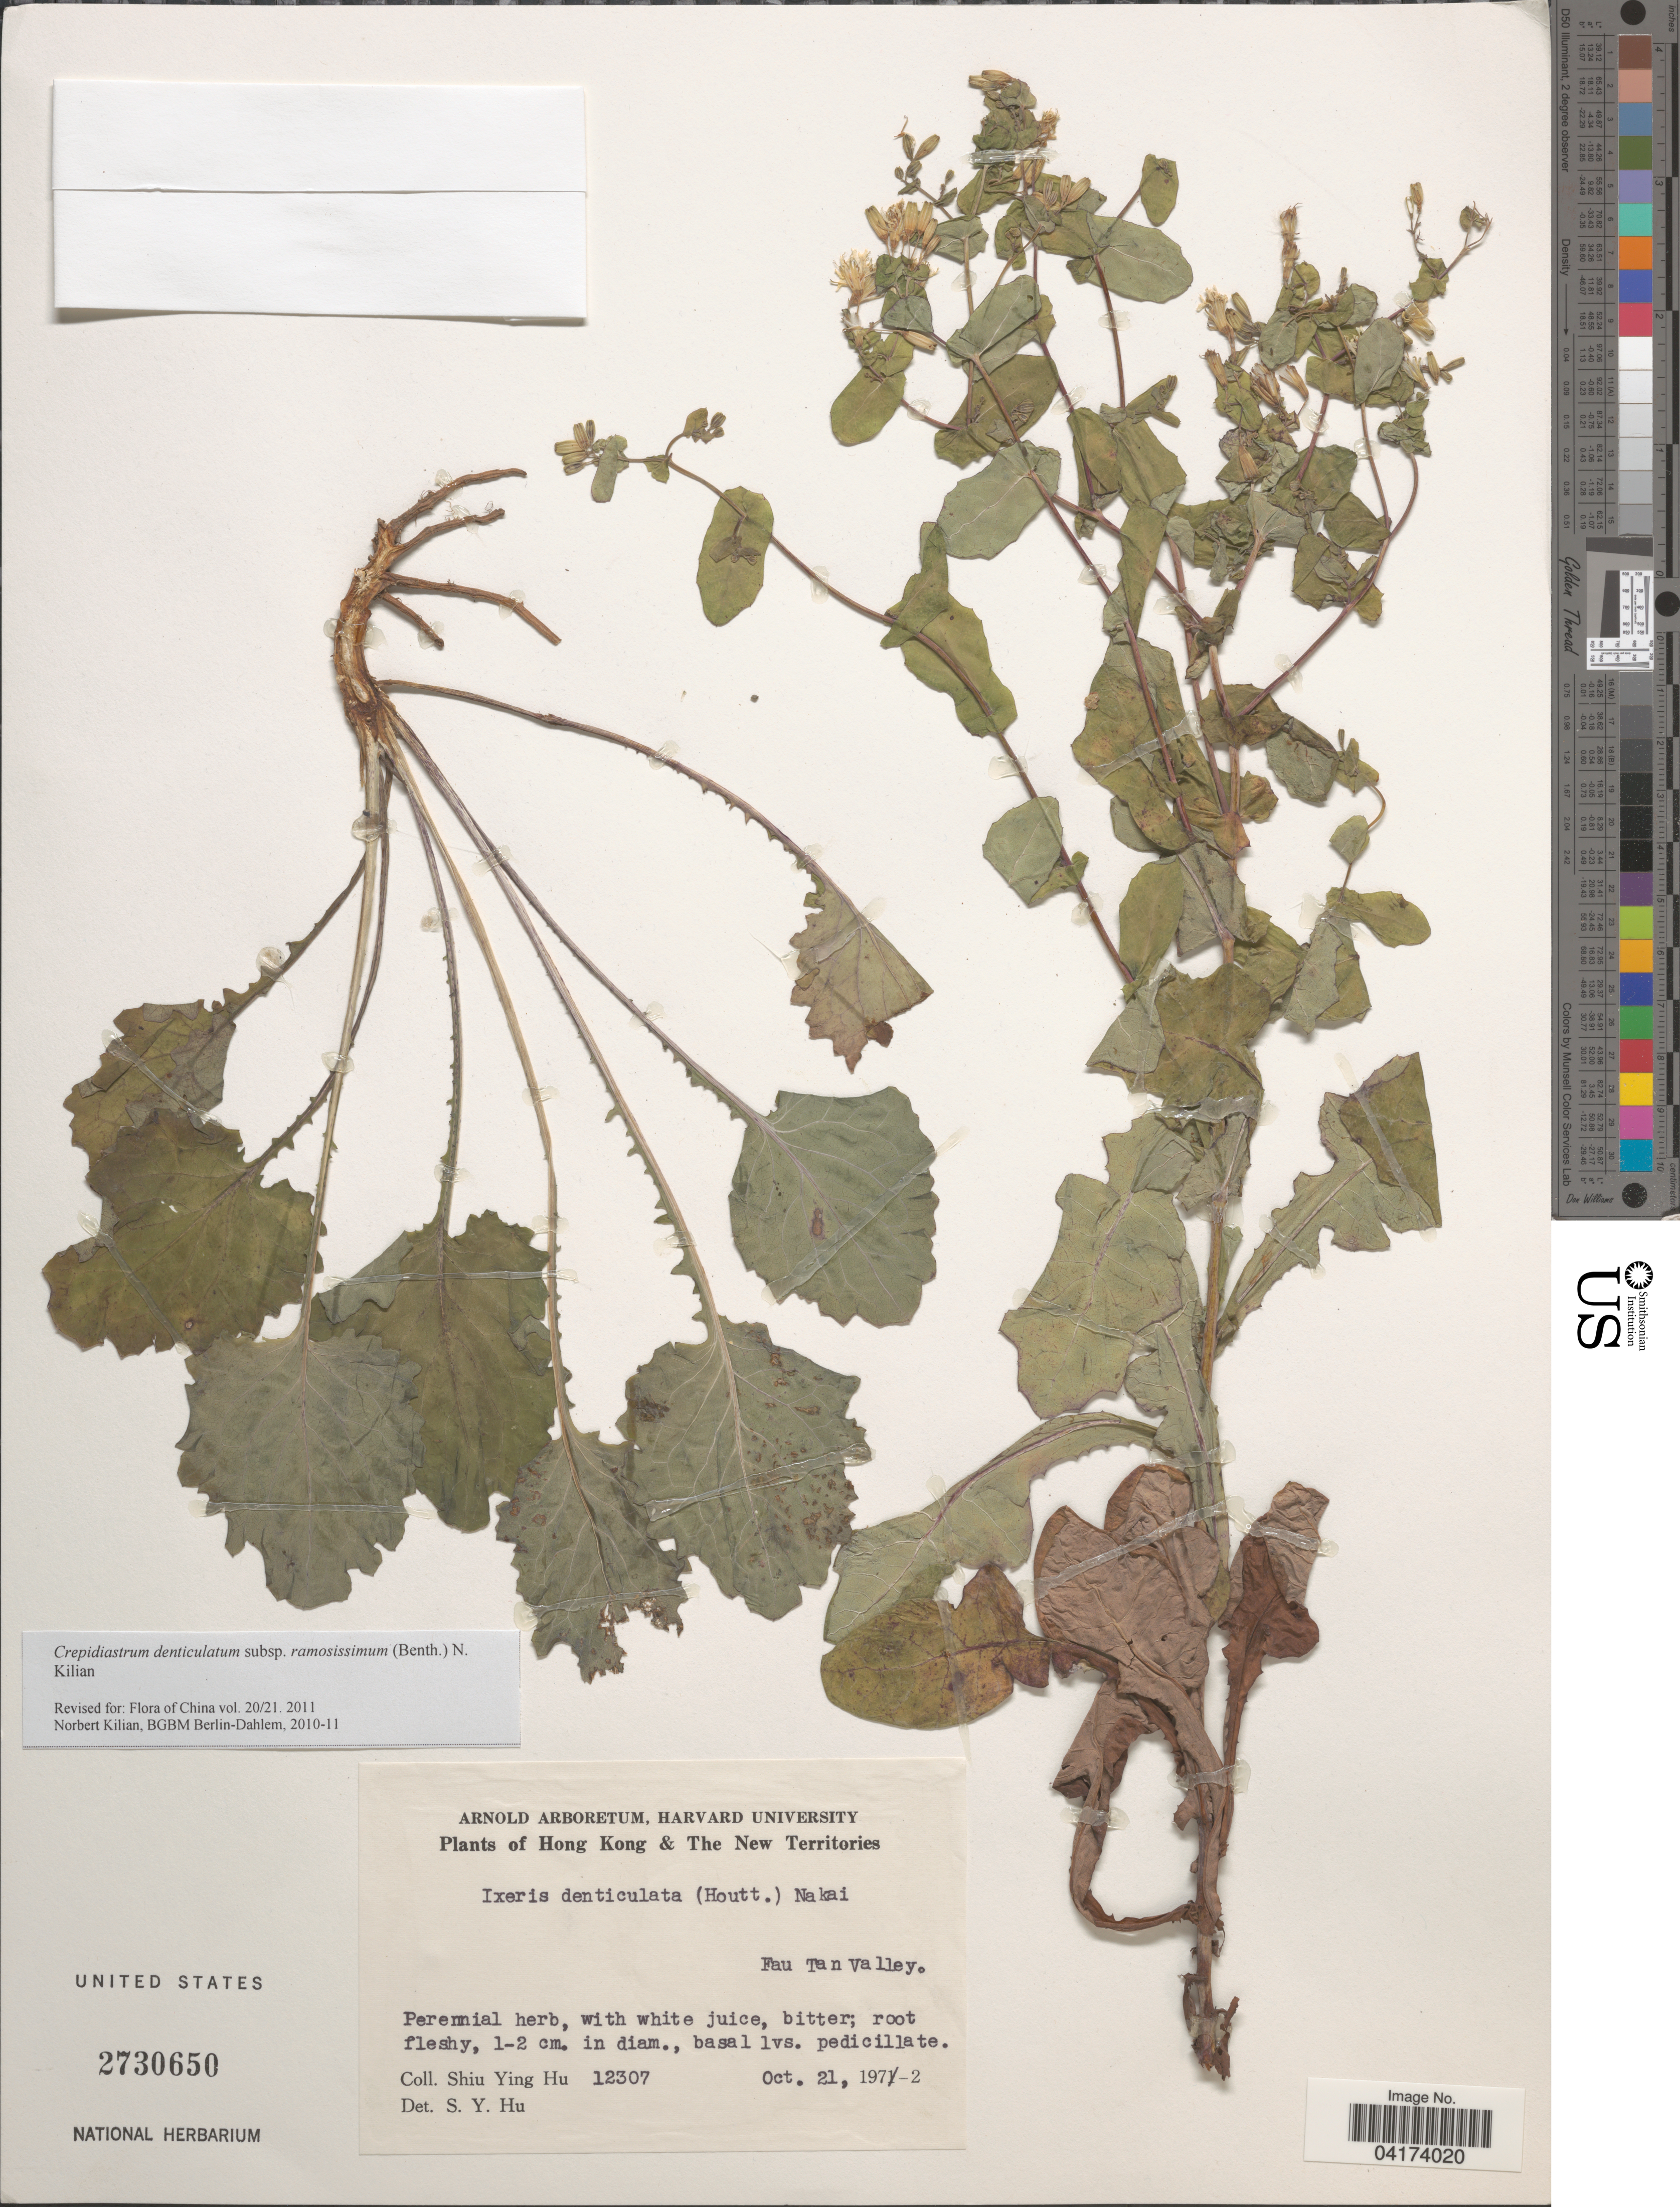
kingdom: Plantae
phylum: Tracheophyta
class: Magnoliopsida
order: Asterales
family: Asteraceae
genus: Crepidiastrum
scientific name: Crepidiastrum denticulatum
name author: (Houtt.) Pak & Kawano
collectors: S. Y. Hu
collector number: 12307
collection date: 1972-10-21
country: China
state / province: Hong Kong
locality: Hong Kong & The New Territories. Fau Tan Valley.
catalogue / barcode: US 2730650